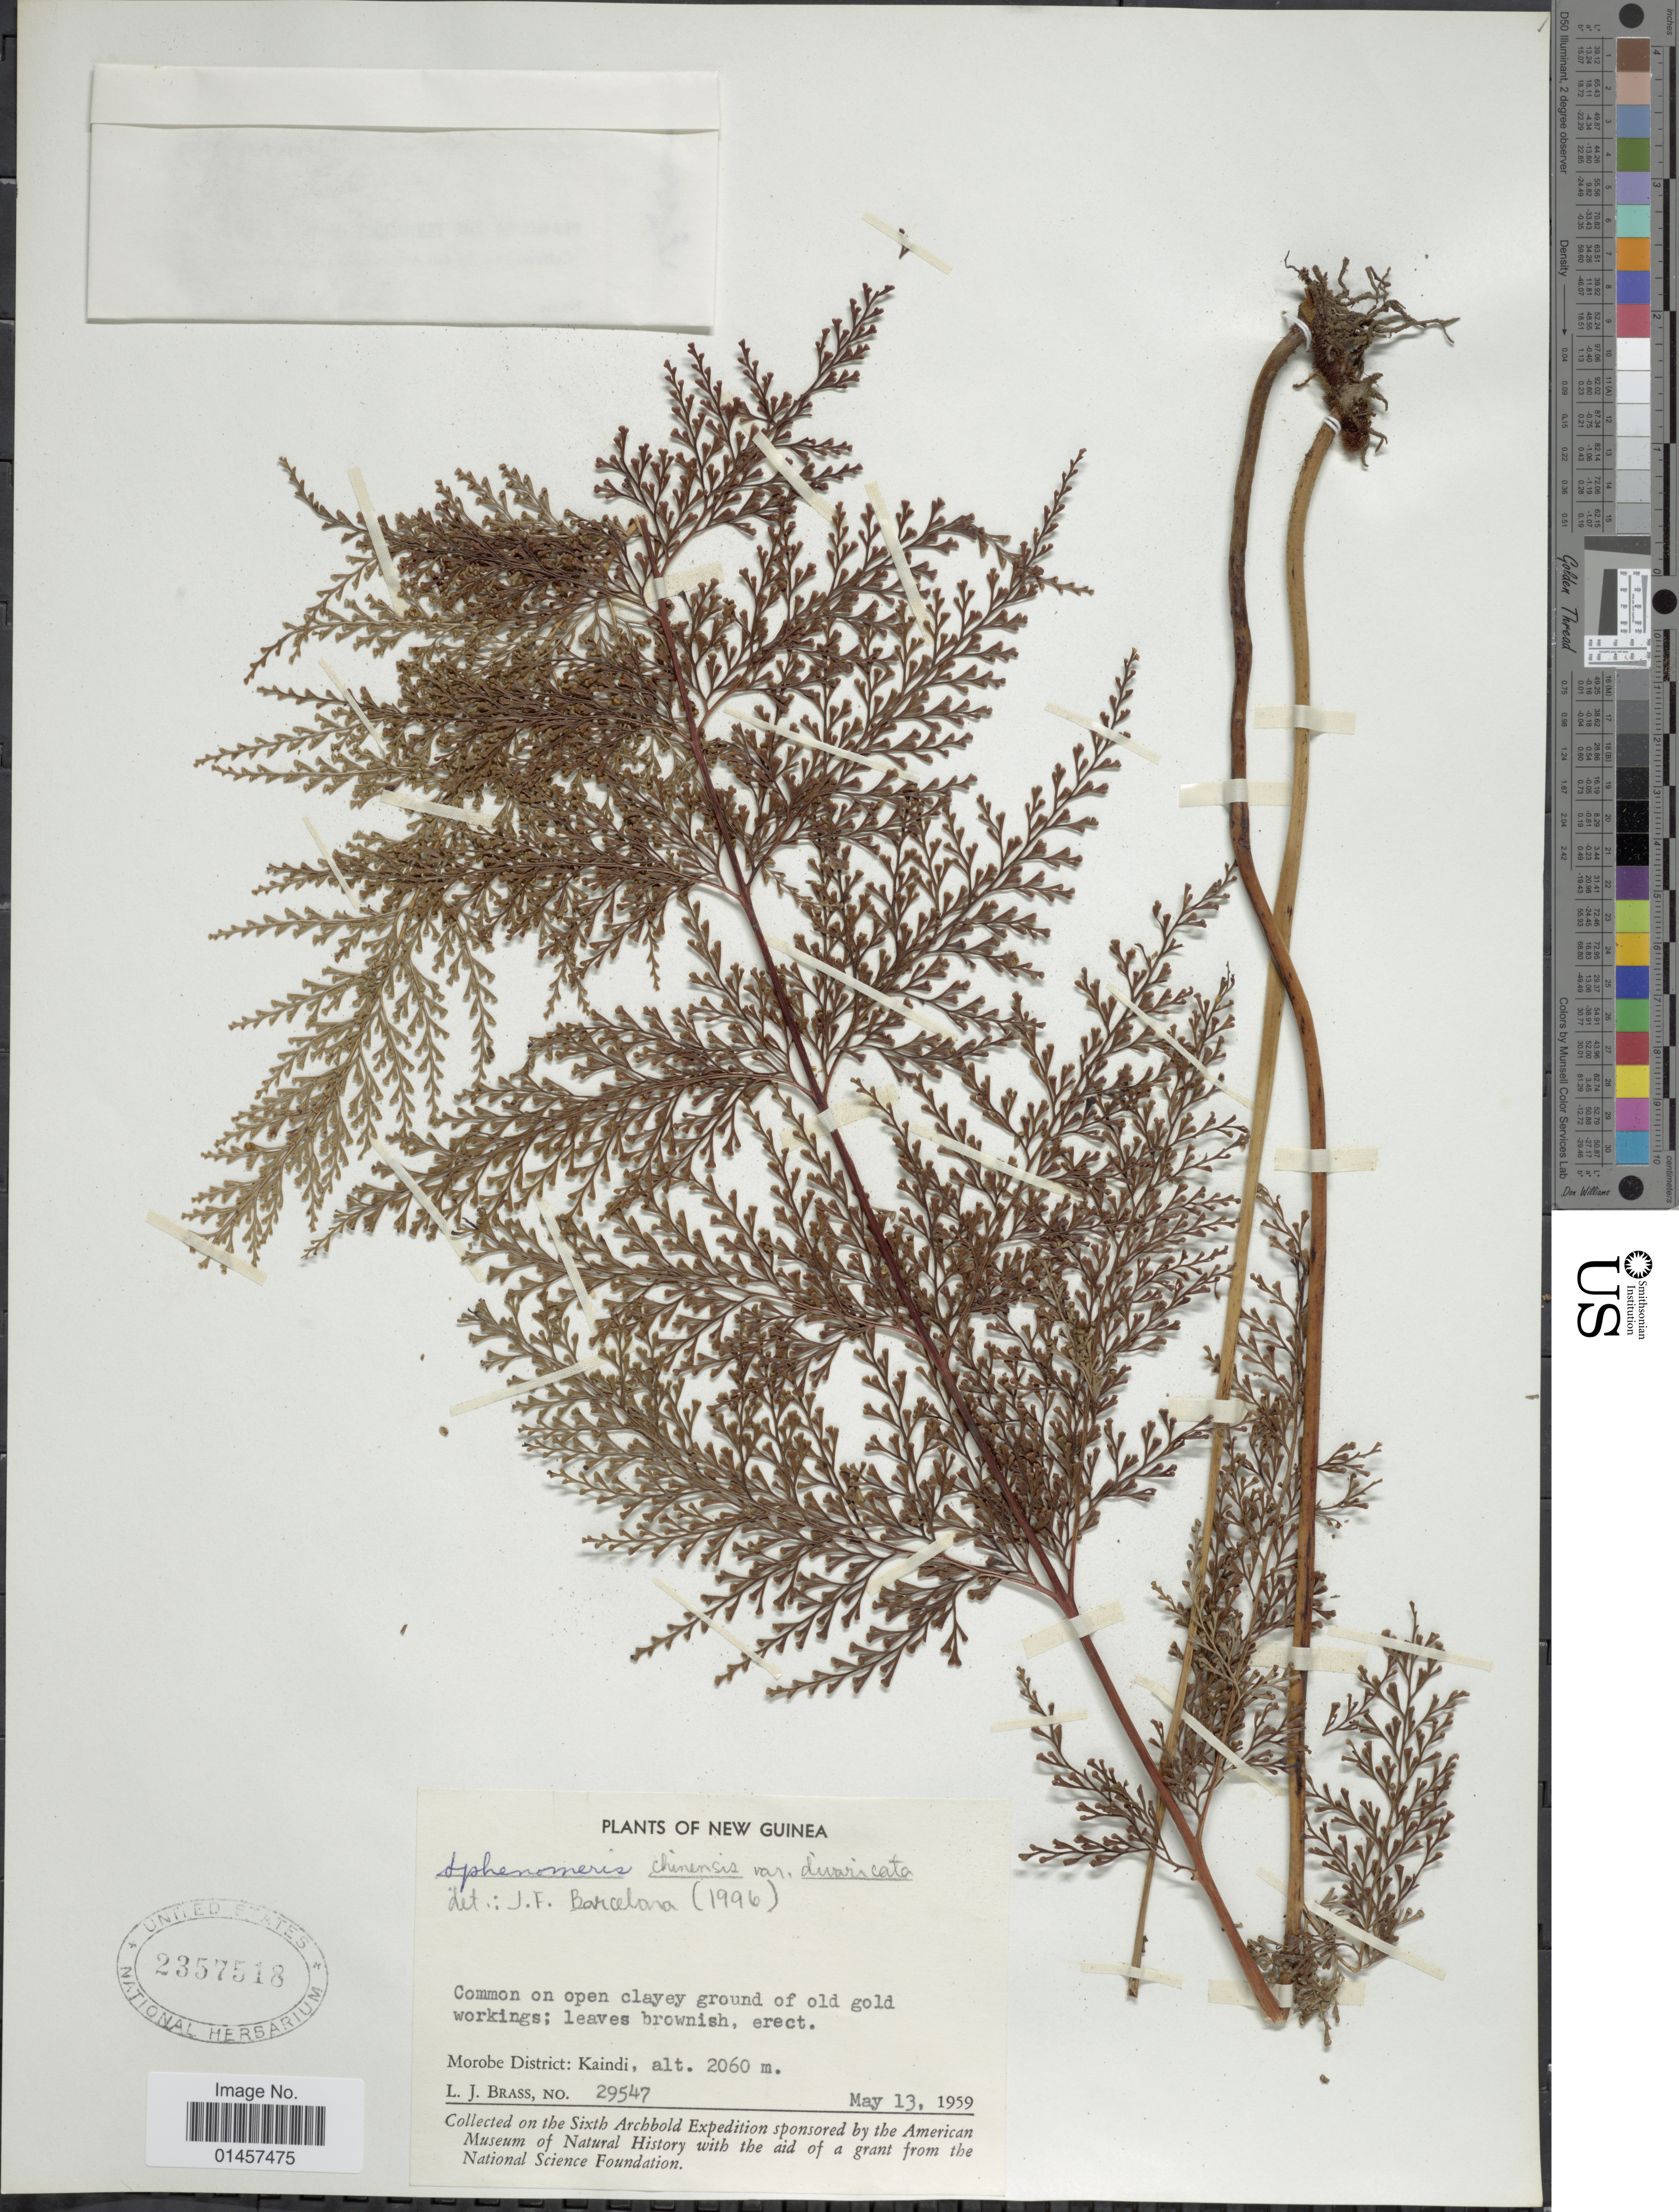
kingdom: Plantae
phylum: Tracheophyta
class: Polypodiopsida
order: Polypodiales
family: Lindsaeaceae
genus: Sphenomeris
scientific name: Sphenomeris chinensis var. divaricata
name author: (Christ) K.U. Kramer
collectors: L. J. Brass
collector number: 29547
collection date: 1959-05-13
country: Papua New Guinea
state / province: Morobe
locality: New Guinea, Morobe District: Kaindi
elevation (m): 2060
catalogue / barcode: US 2357518